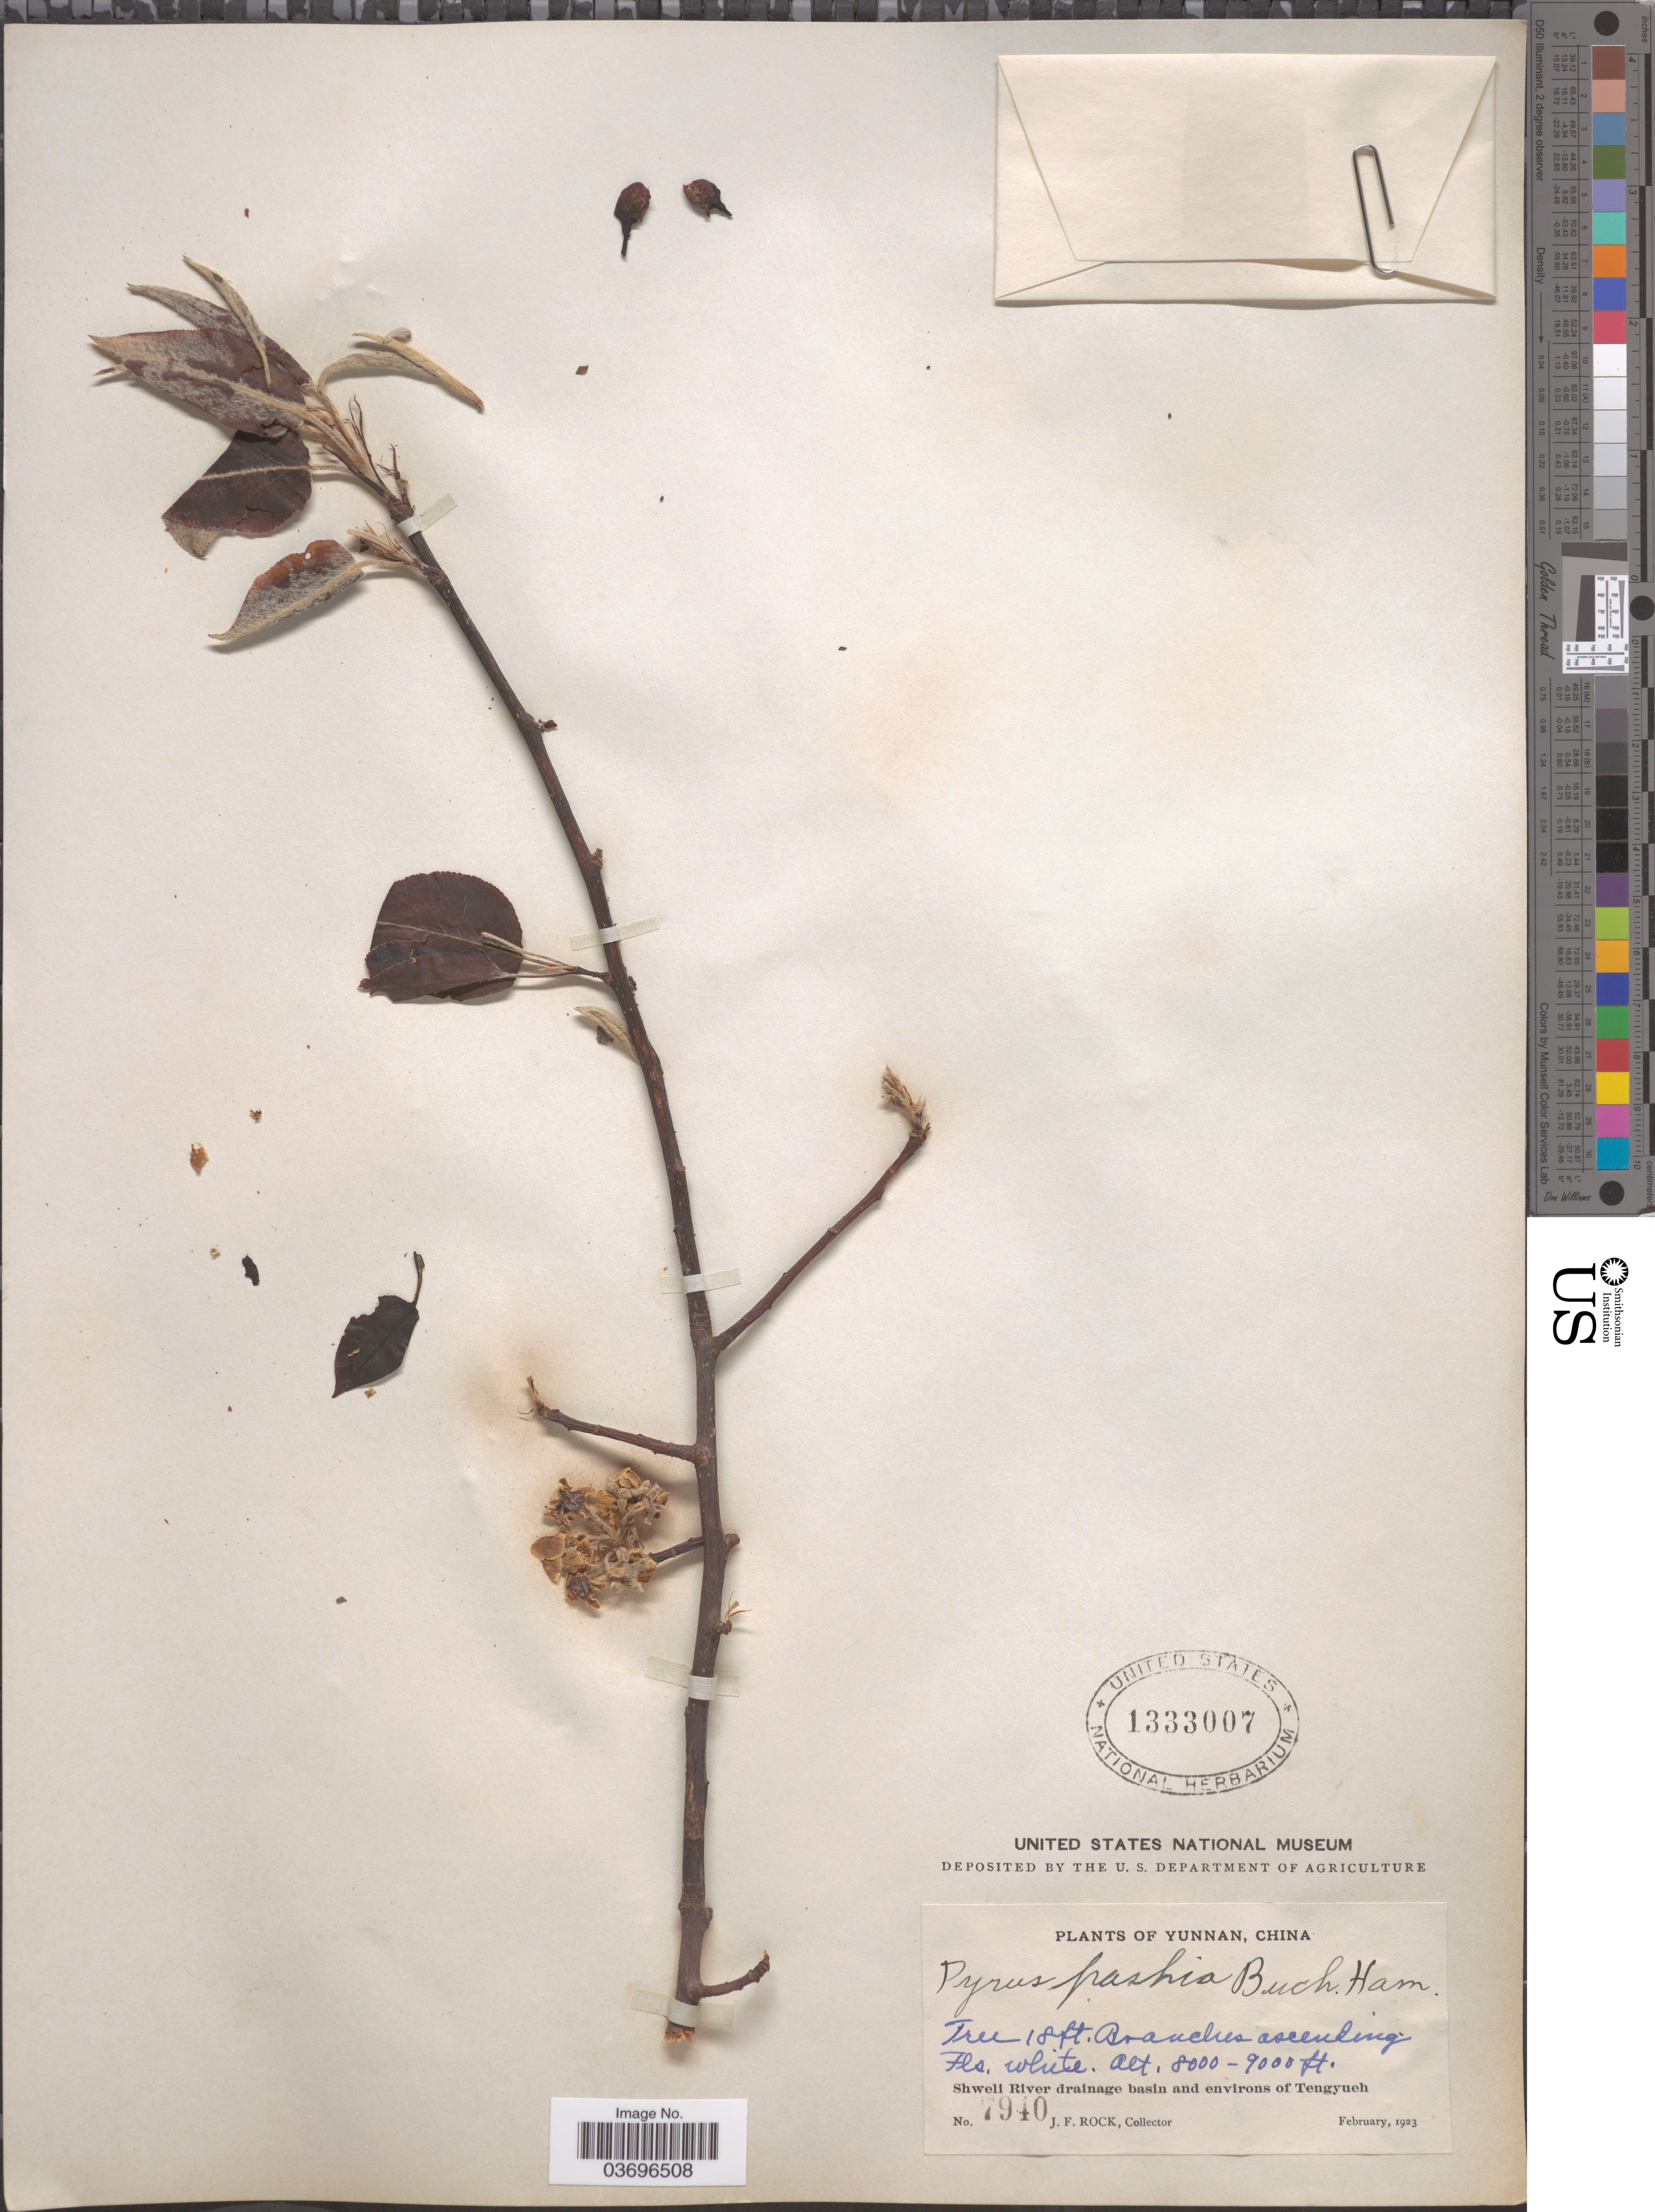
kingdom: Plantae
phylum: Tracheophyta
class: Magnoliopsida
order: Rosales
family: Rosaceae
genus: Pyrus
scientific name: Pyrus pashia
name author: Buch.-Ham. ex D. Don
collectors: J. Rock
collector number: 7940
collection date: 1923-02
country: China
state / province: Yunnan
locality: Shweli River drainage basin and environs of Tengyueh.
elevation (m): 2438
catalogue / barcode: US 1333007